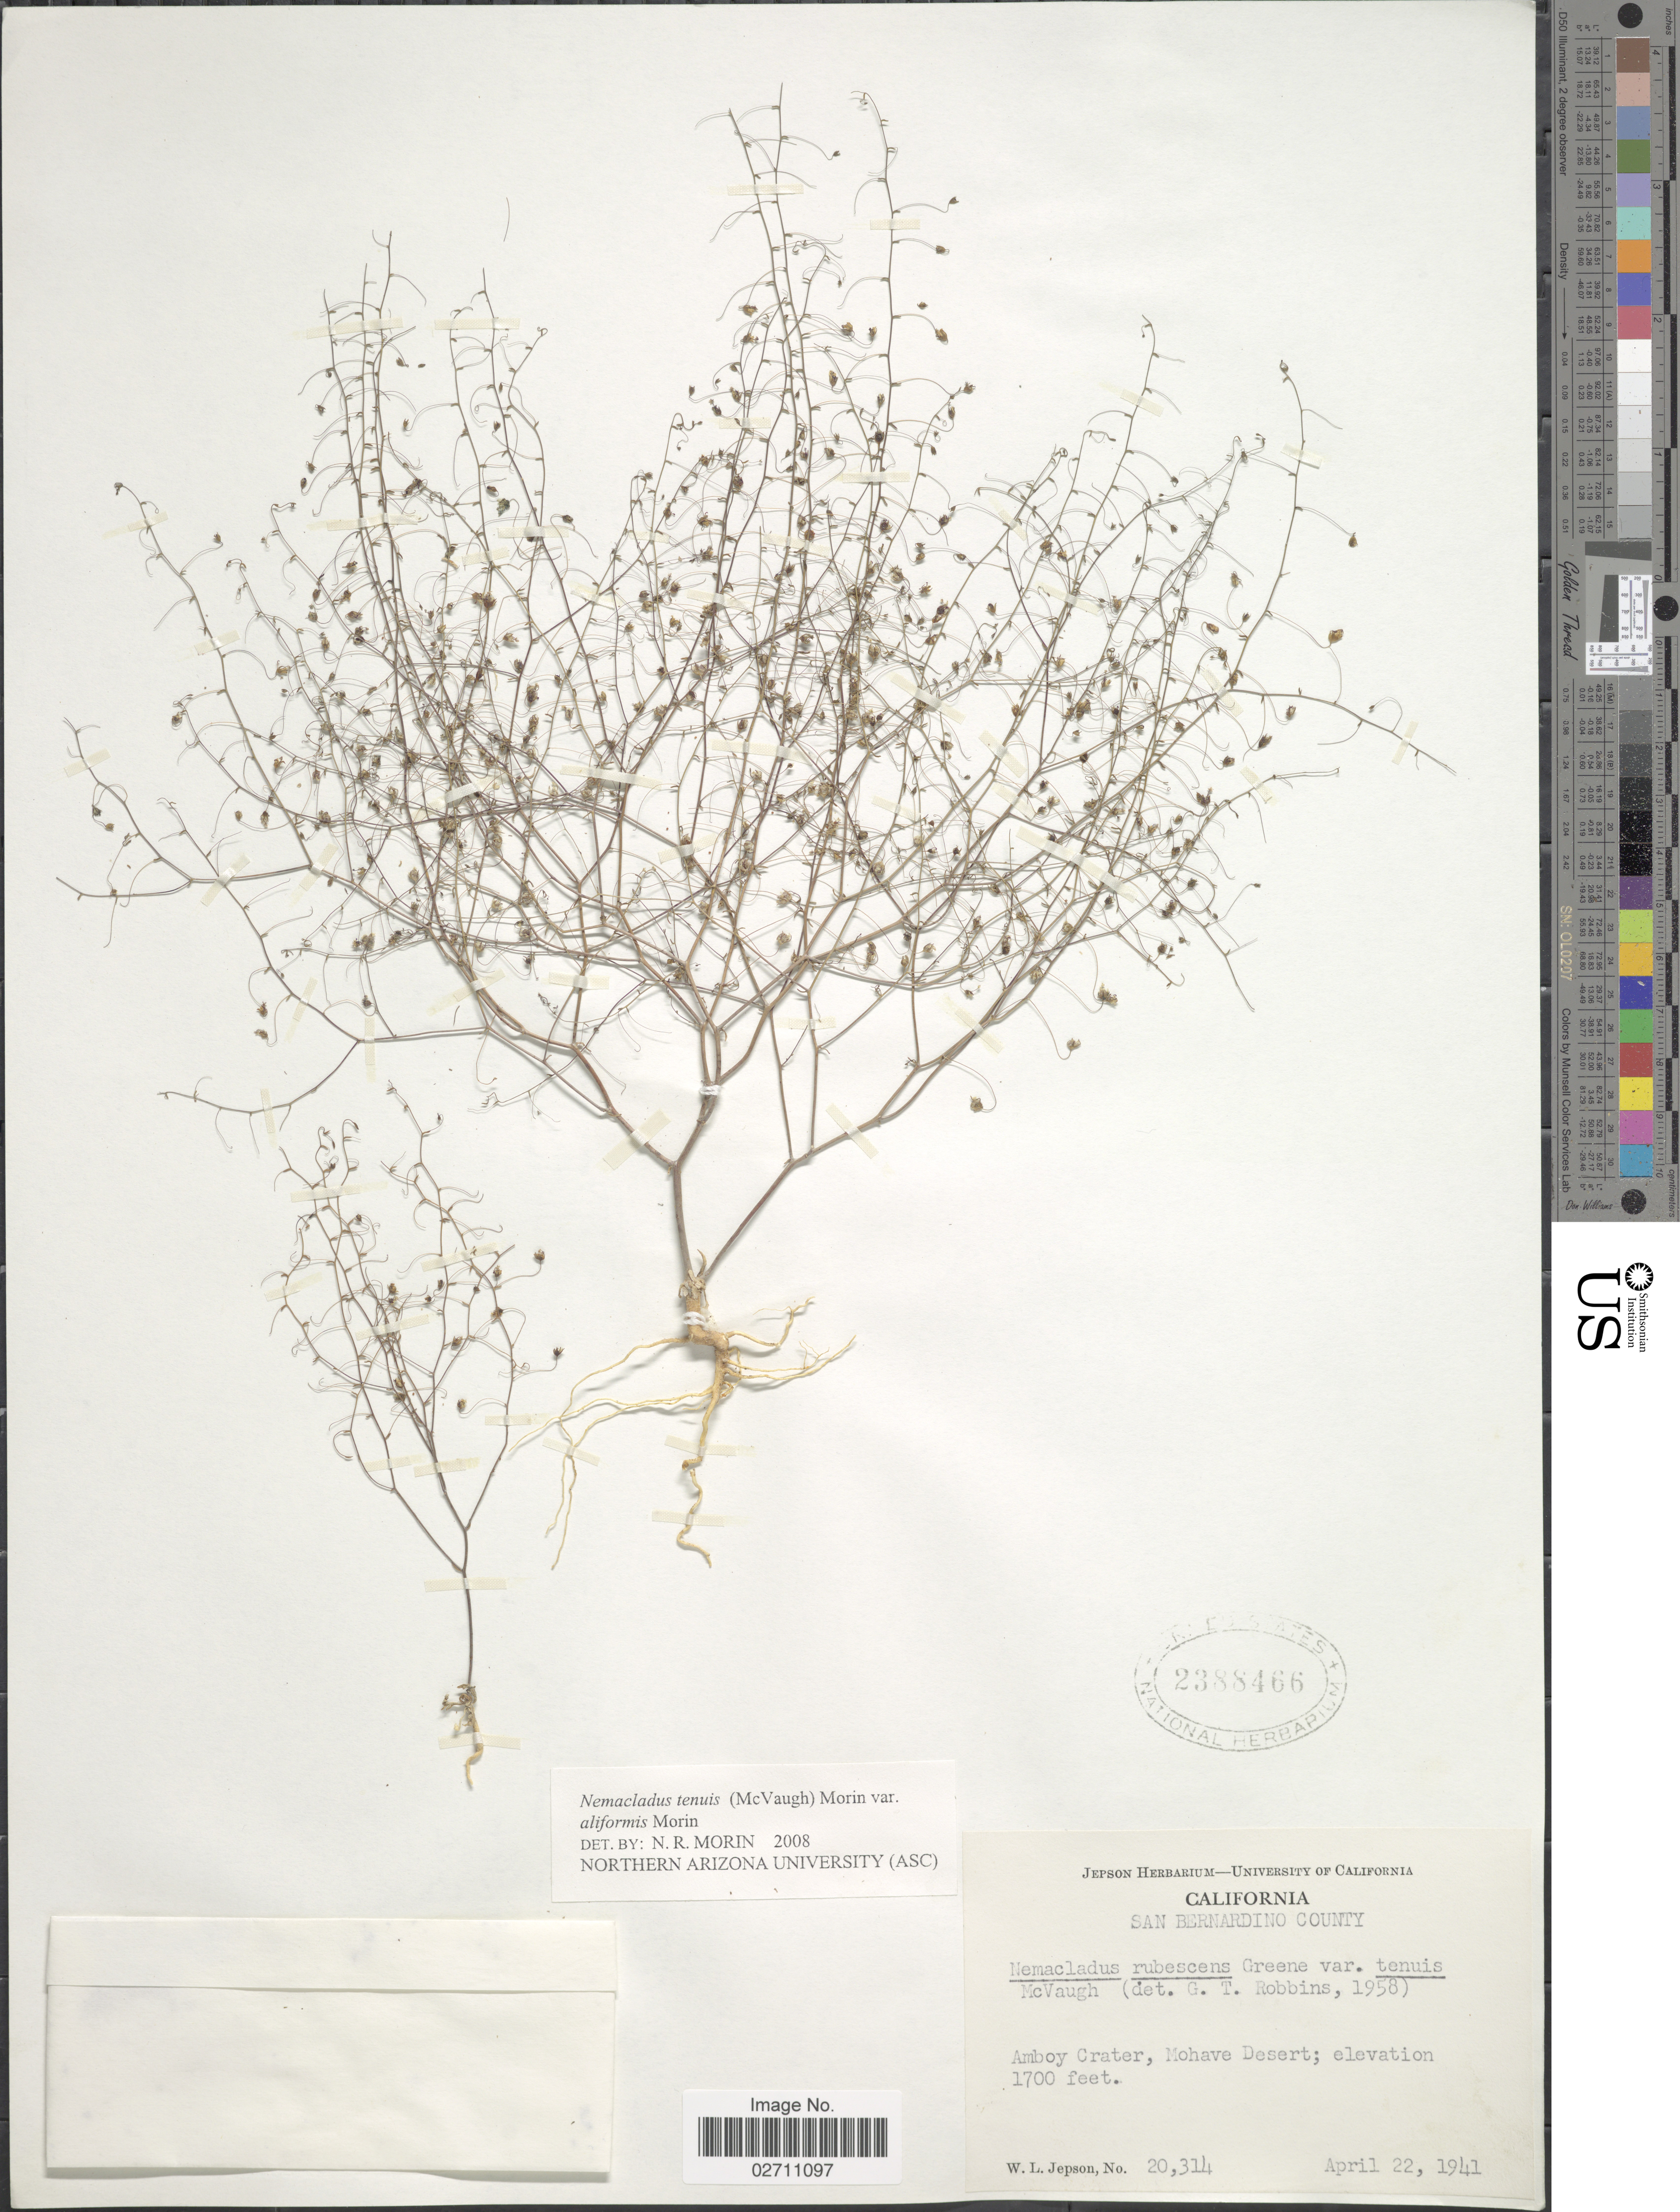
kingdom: Plantae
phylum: Tracheophyta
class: Magnoliopsida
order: Asterales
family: Campanulaceae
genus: Nemacladus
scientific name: Nemacladus tenuis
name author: (McVaugh) Morin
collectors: W. L. Jepson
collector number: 20314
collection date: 1941-04-22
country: United States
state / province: California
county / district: San Bernardino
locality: San Bernardino County, Amboy Crater, Mohave Desert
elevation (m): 518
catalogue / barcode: US 2388466